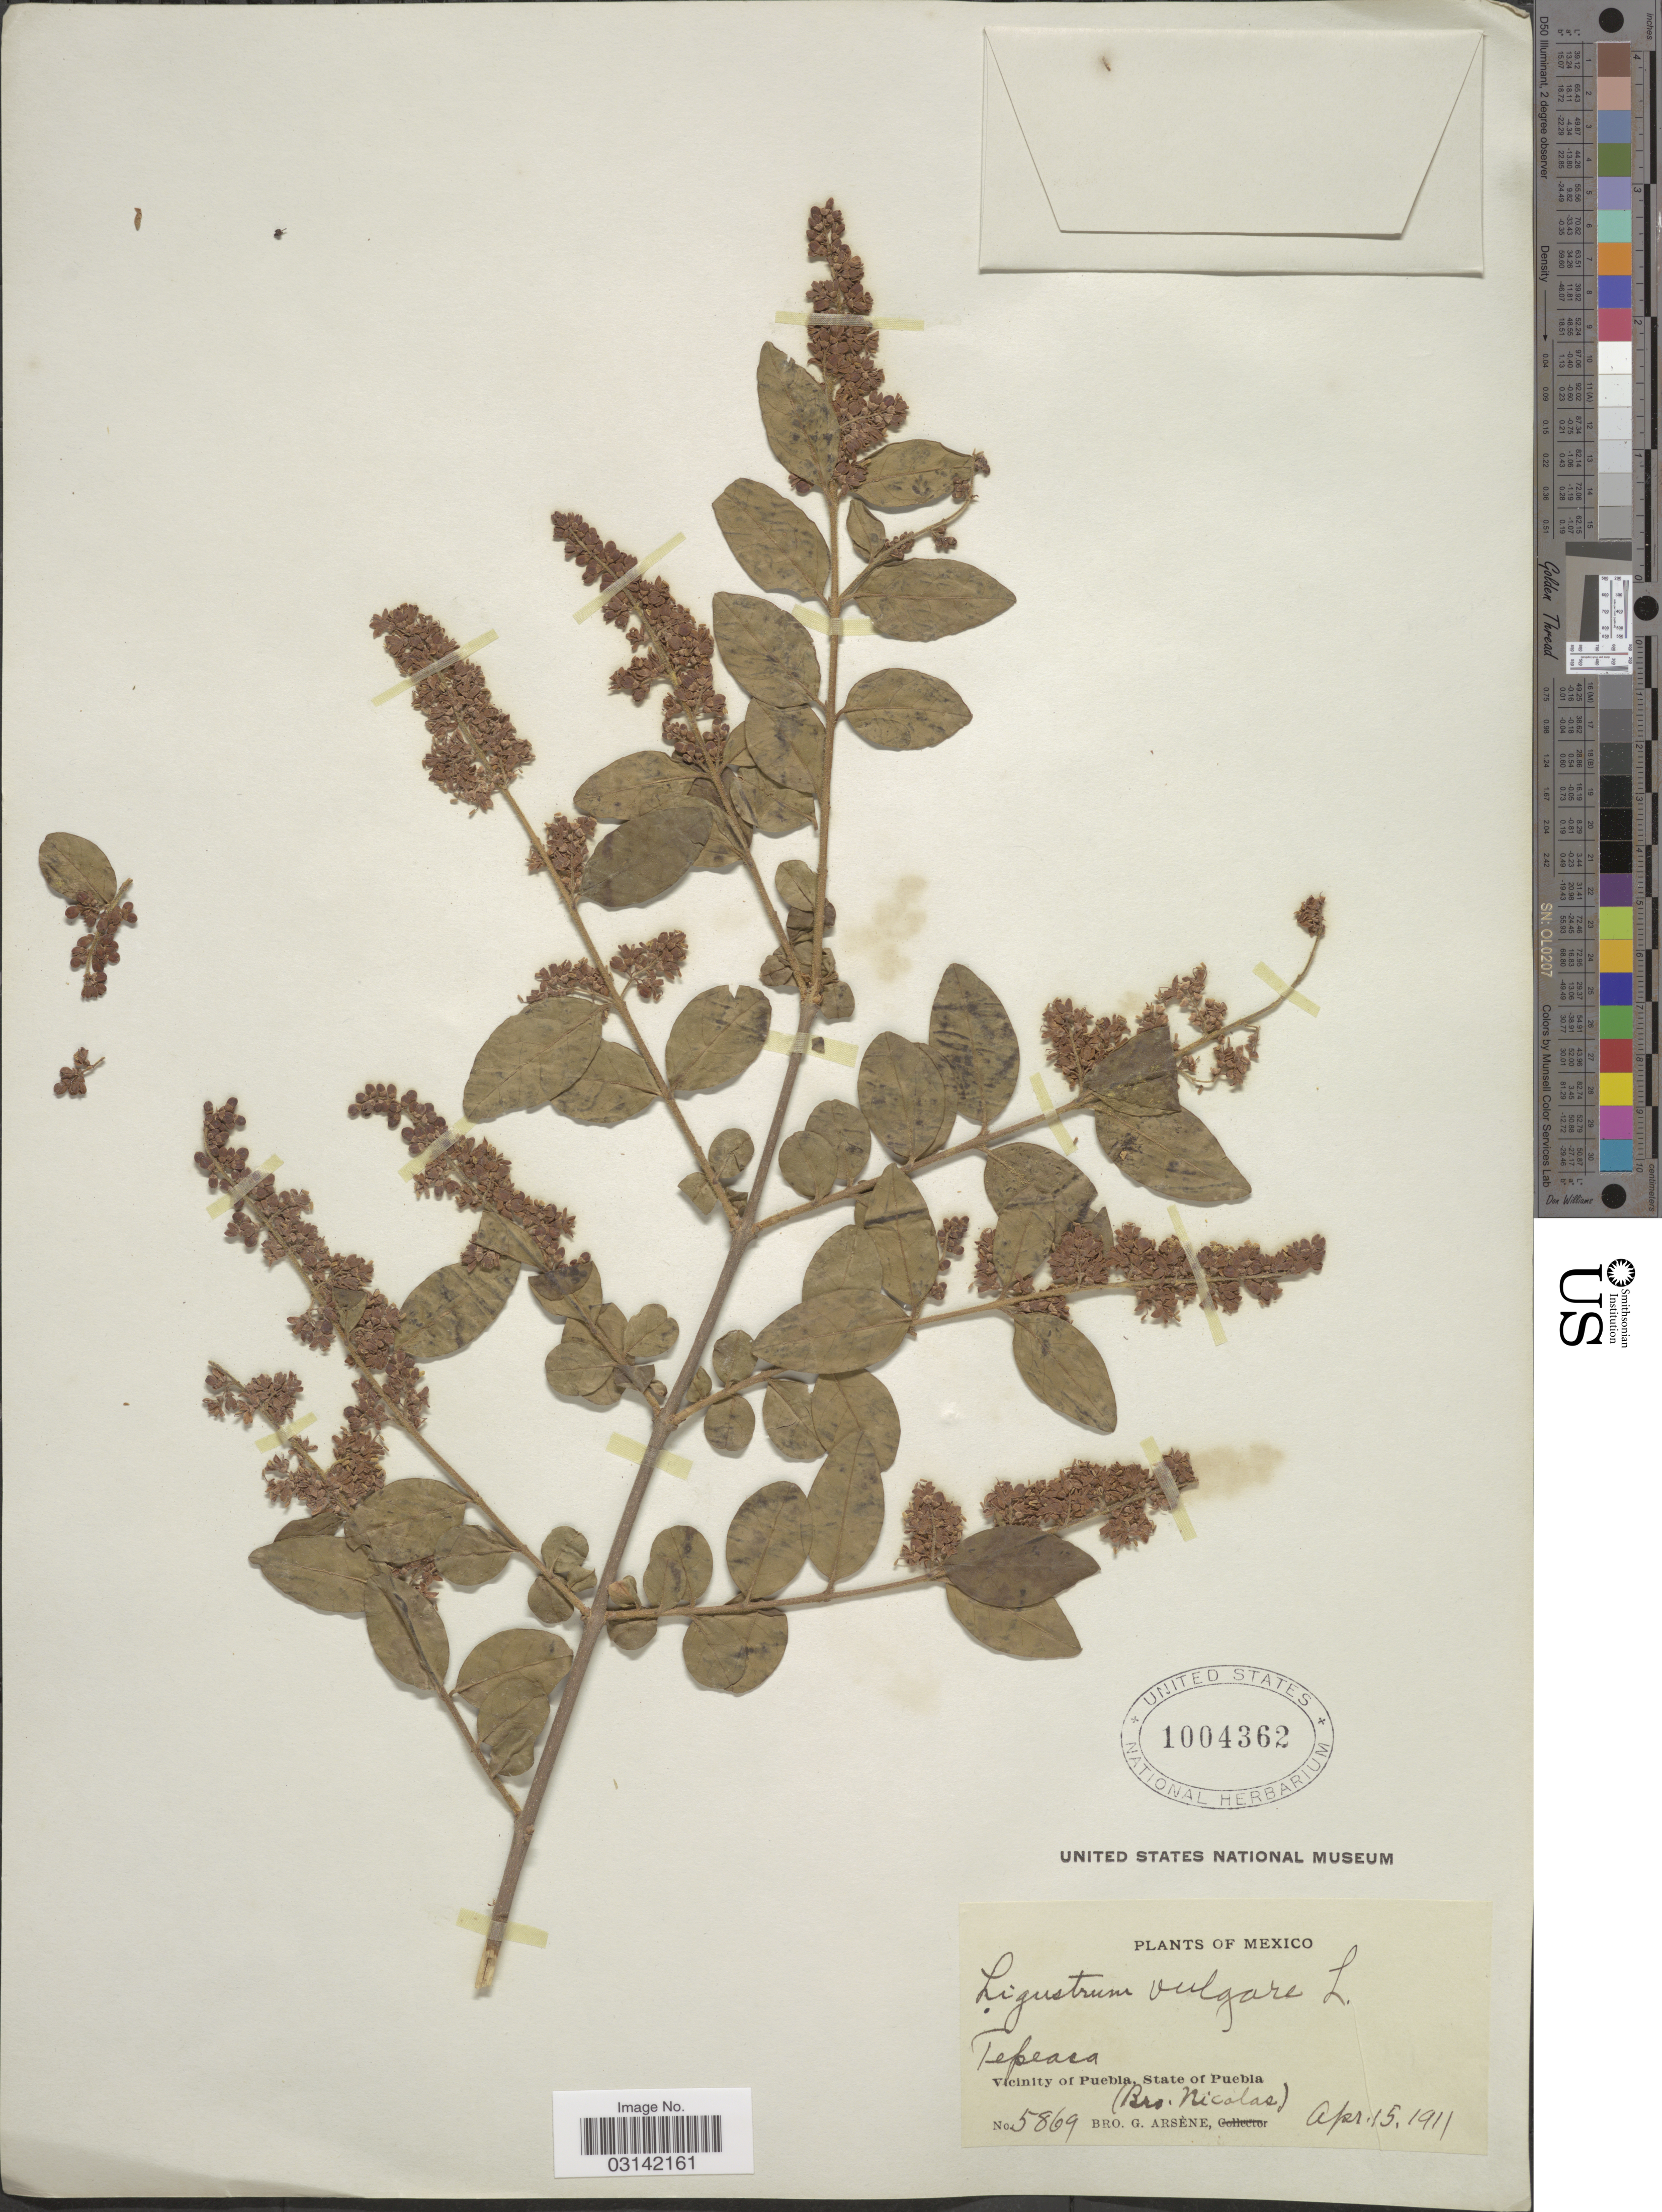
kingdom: Plantae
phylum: Tracheophyta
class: Magnoliopsida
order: Lamiales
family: Oleaceae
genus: Ligustrum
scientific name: Ligustrum vulgare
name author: L.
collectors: Bro. G. Arsène & Bro. Nicolas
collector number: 5869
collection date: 1911-04-15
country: Mexico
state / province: Puebla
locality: Tepeaca, Vicinity of Puebla, State of Puebla.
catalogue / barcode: US 1004362